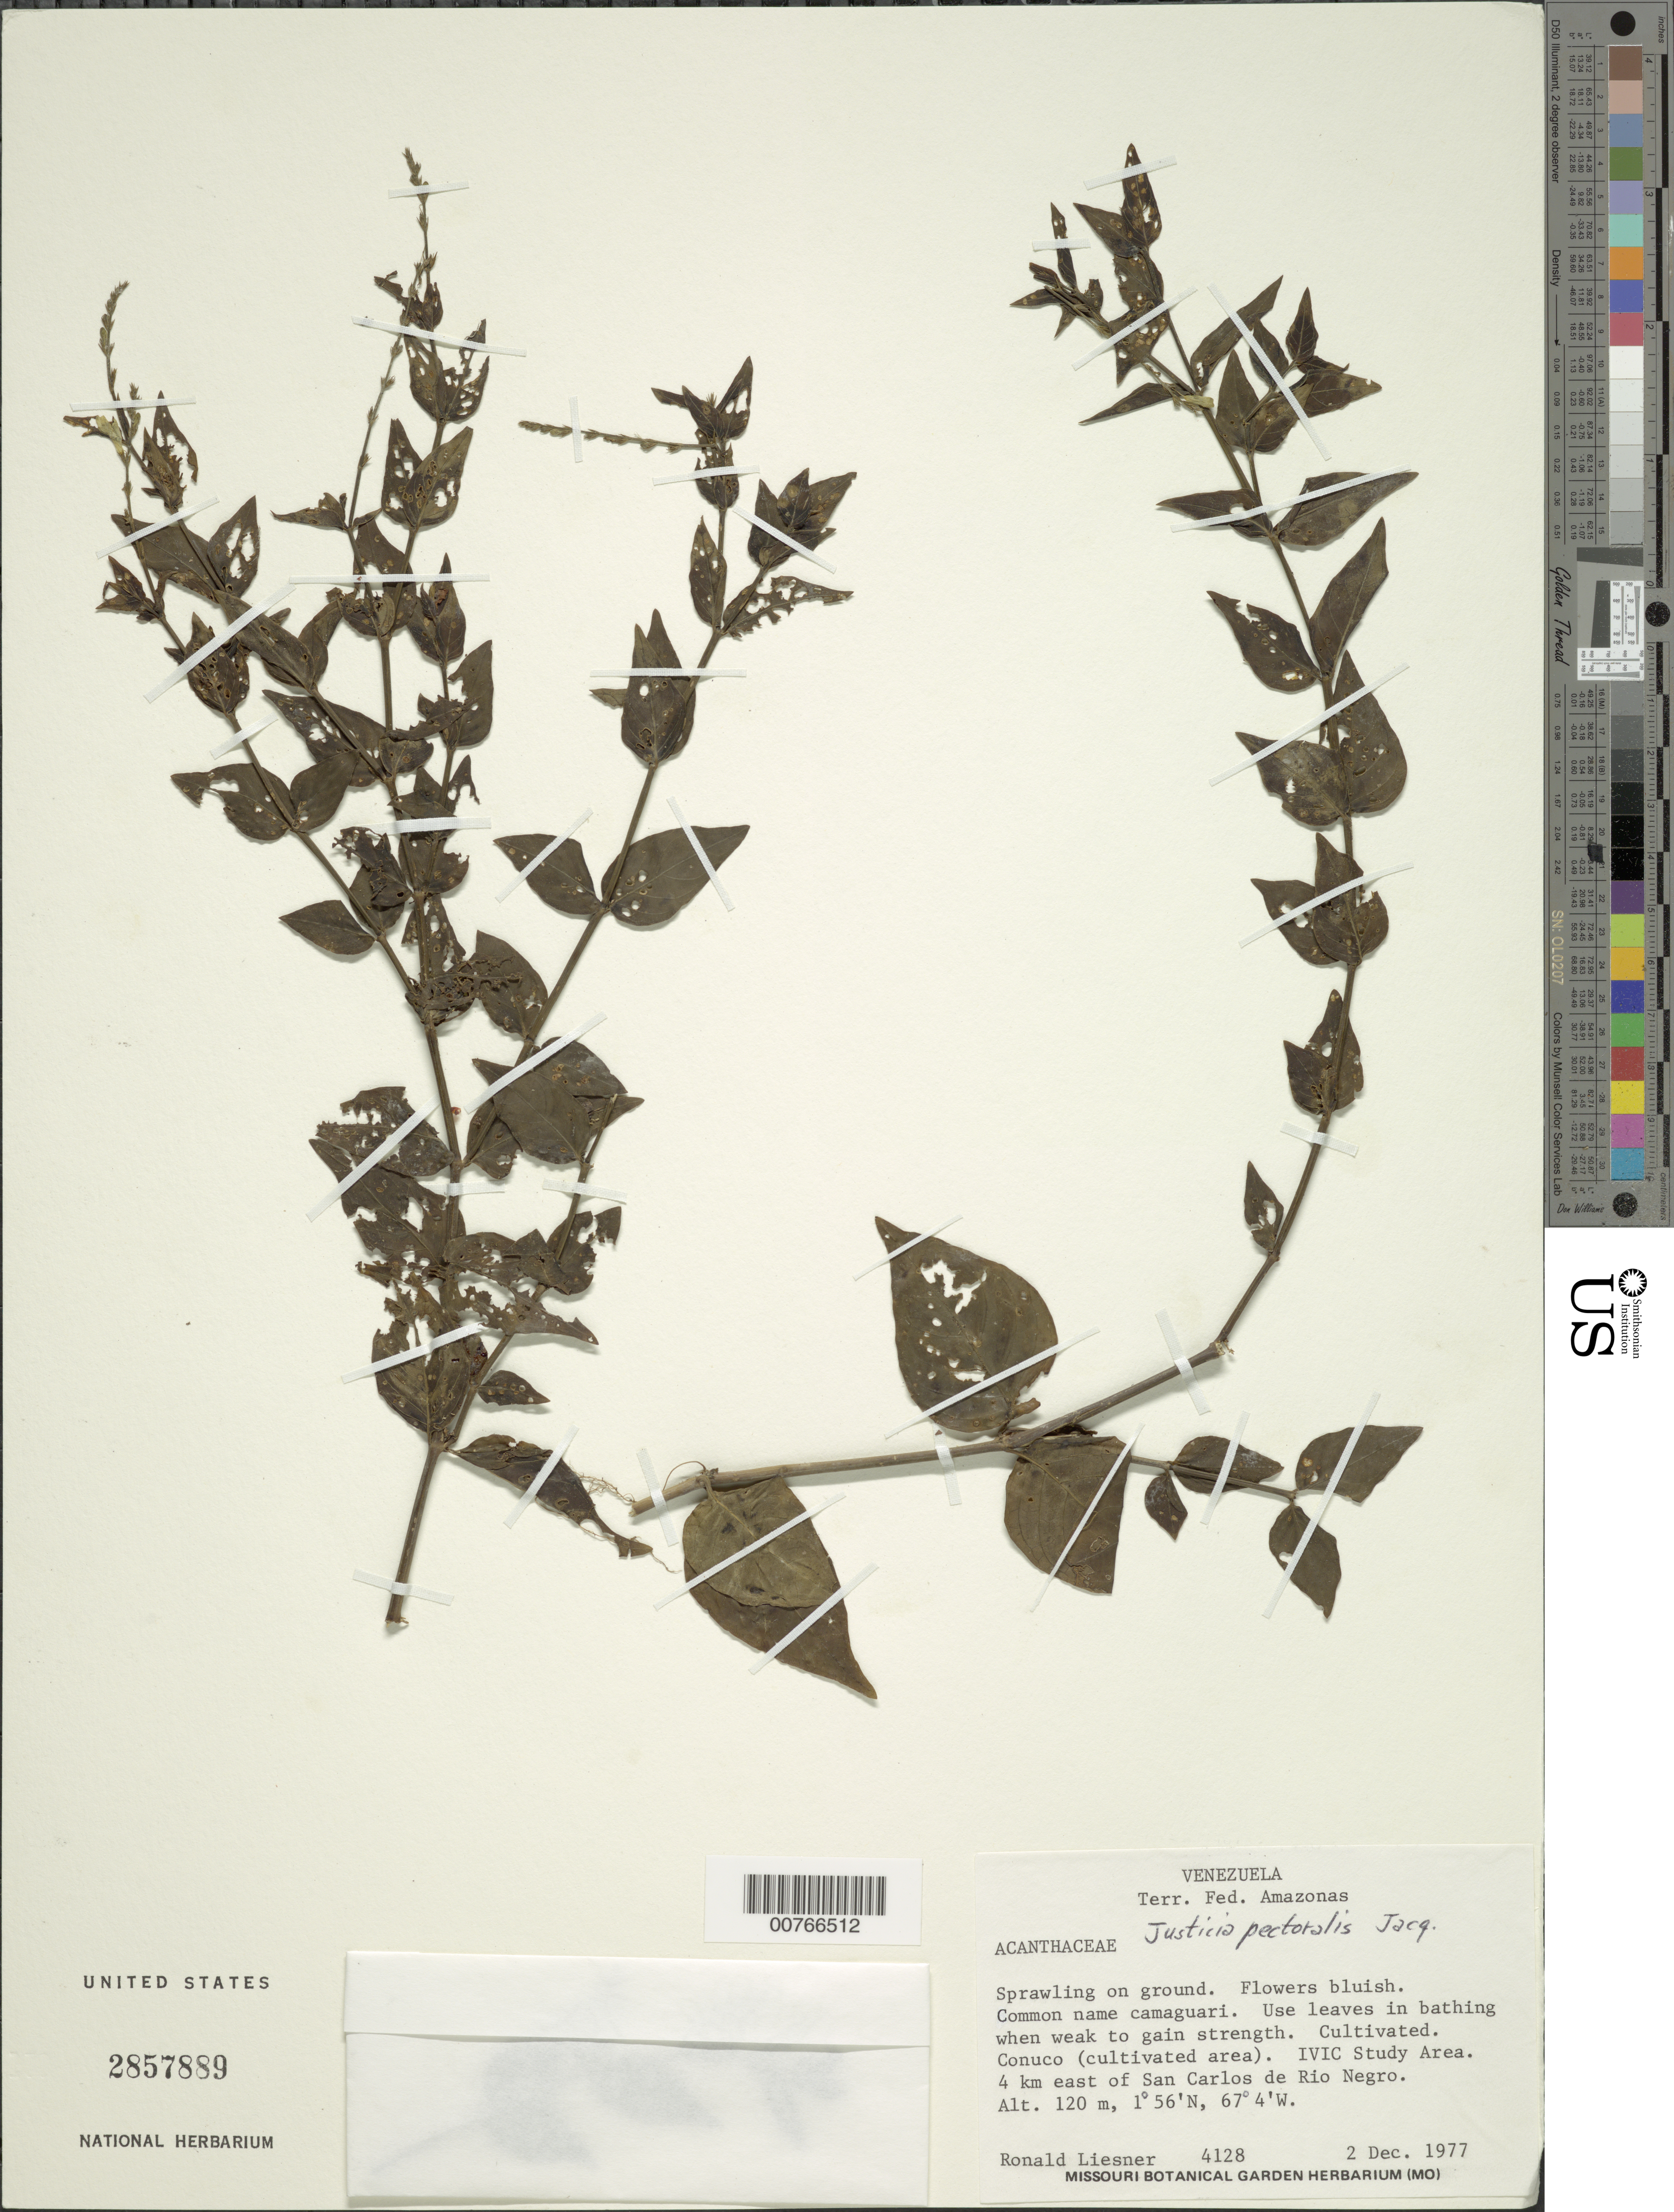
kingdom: Plantae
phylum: Tracheophyta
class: Magnoliopsida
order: Lamiales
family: Acanthaceae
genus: Justicia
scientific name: Justicia pectoralis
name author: Jacq.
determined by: Wasshausen, Dieter C., (BOT), Smithsonian Institution - National Museum of Natural History (UNITED STATES)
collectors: R. L. Liesner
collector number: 4128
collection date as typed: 2-Dec-77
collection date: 1977-12-02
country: Venezuela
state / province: Amazonas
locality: San Carlos de Río Negro, 4 km NE of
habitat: Conuco (cultivated area)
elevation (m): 120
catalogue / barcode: US 2857889